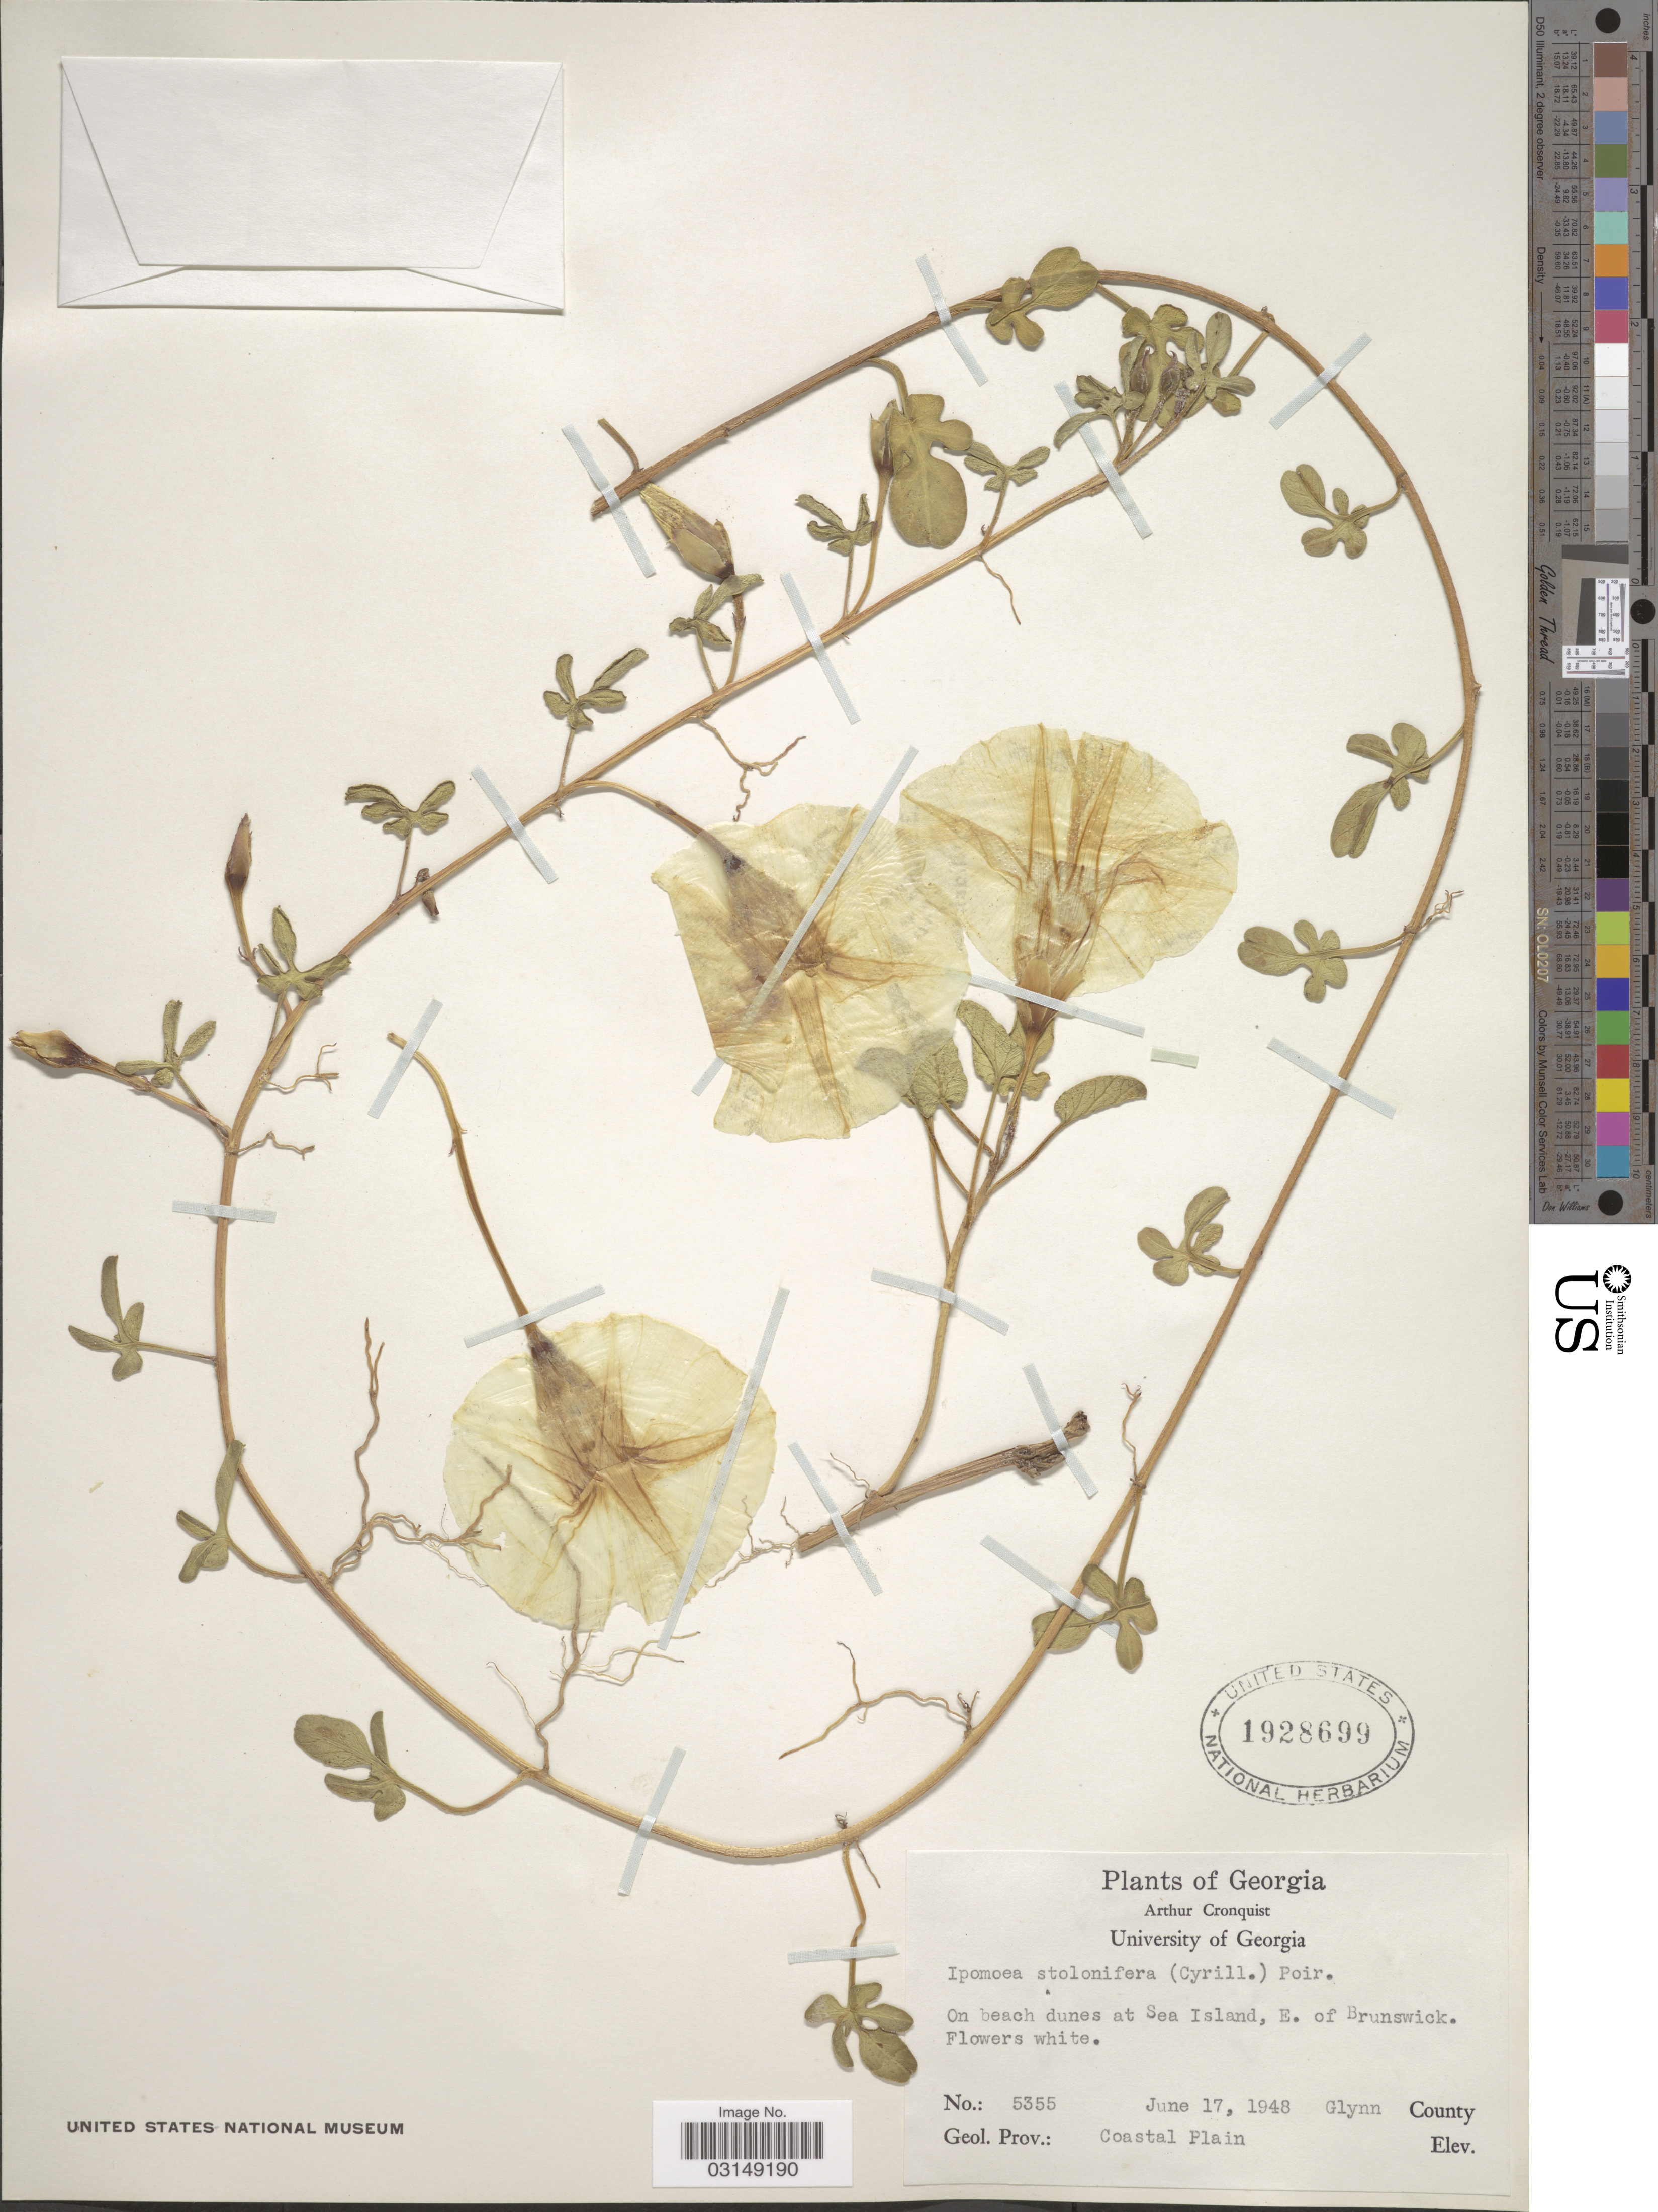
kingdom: Plantae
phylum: Tracheophyta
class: Magnoliopsida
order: Solanales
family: Convolvulaceae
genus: Ipomoea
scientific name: Ipomoea stolonifera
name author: (Cirillo) J.F. Gmel.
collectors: A. J. Cronquist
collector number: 5355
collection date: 1948-06-17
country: United States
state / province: Georgia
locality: Sea Island, E. of Brunswick. Glynn County. Geol Prov.: Coastal Plain.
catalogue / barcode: US 1928699